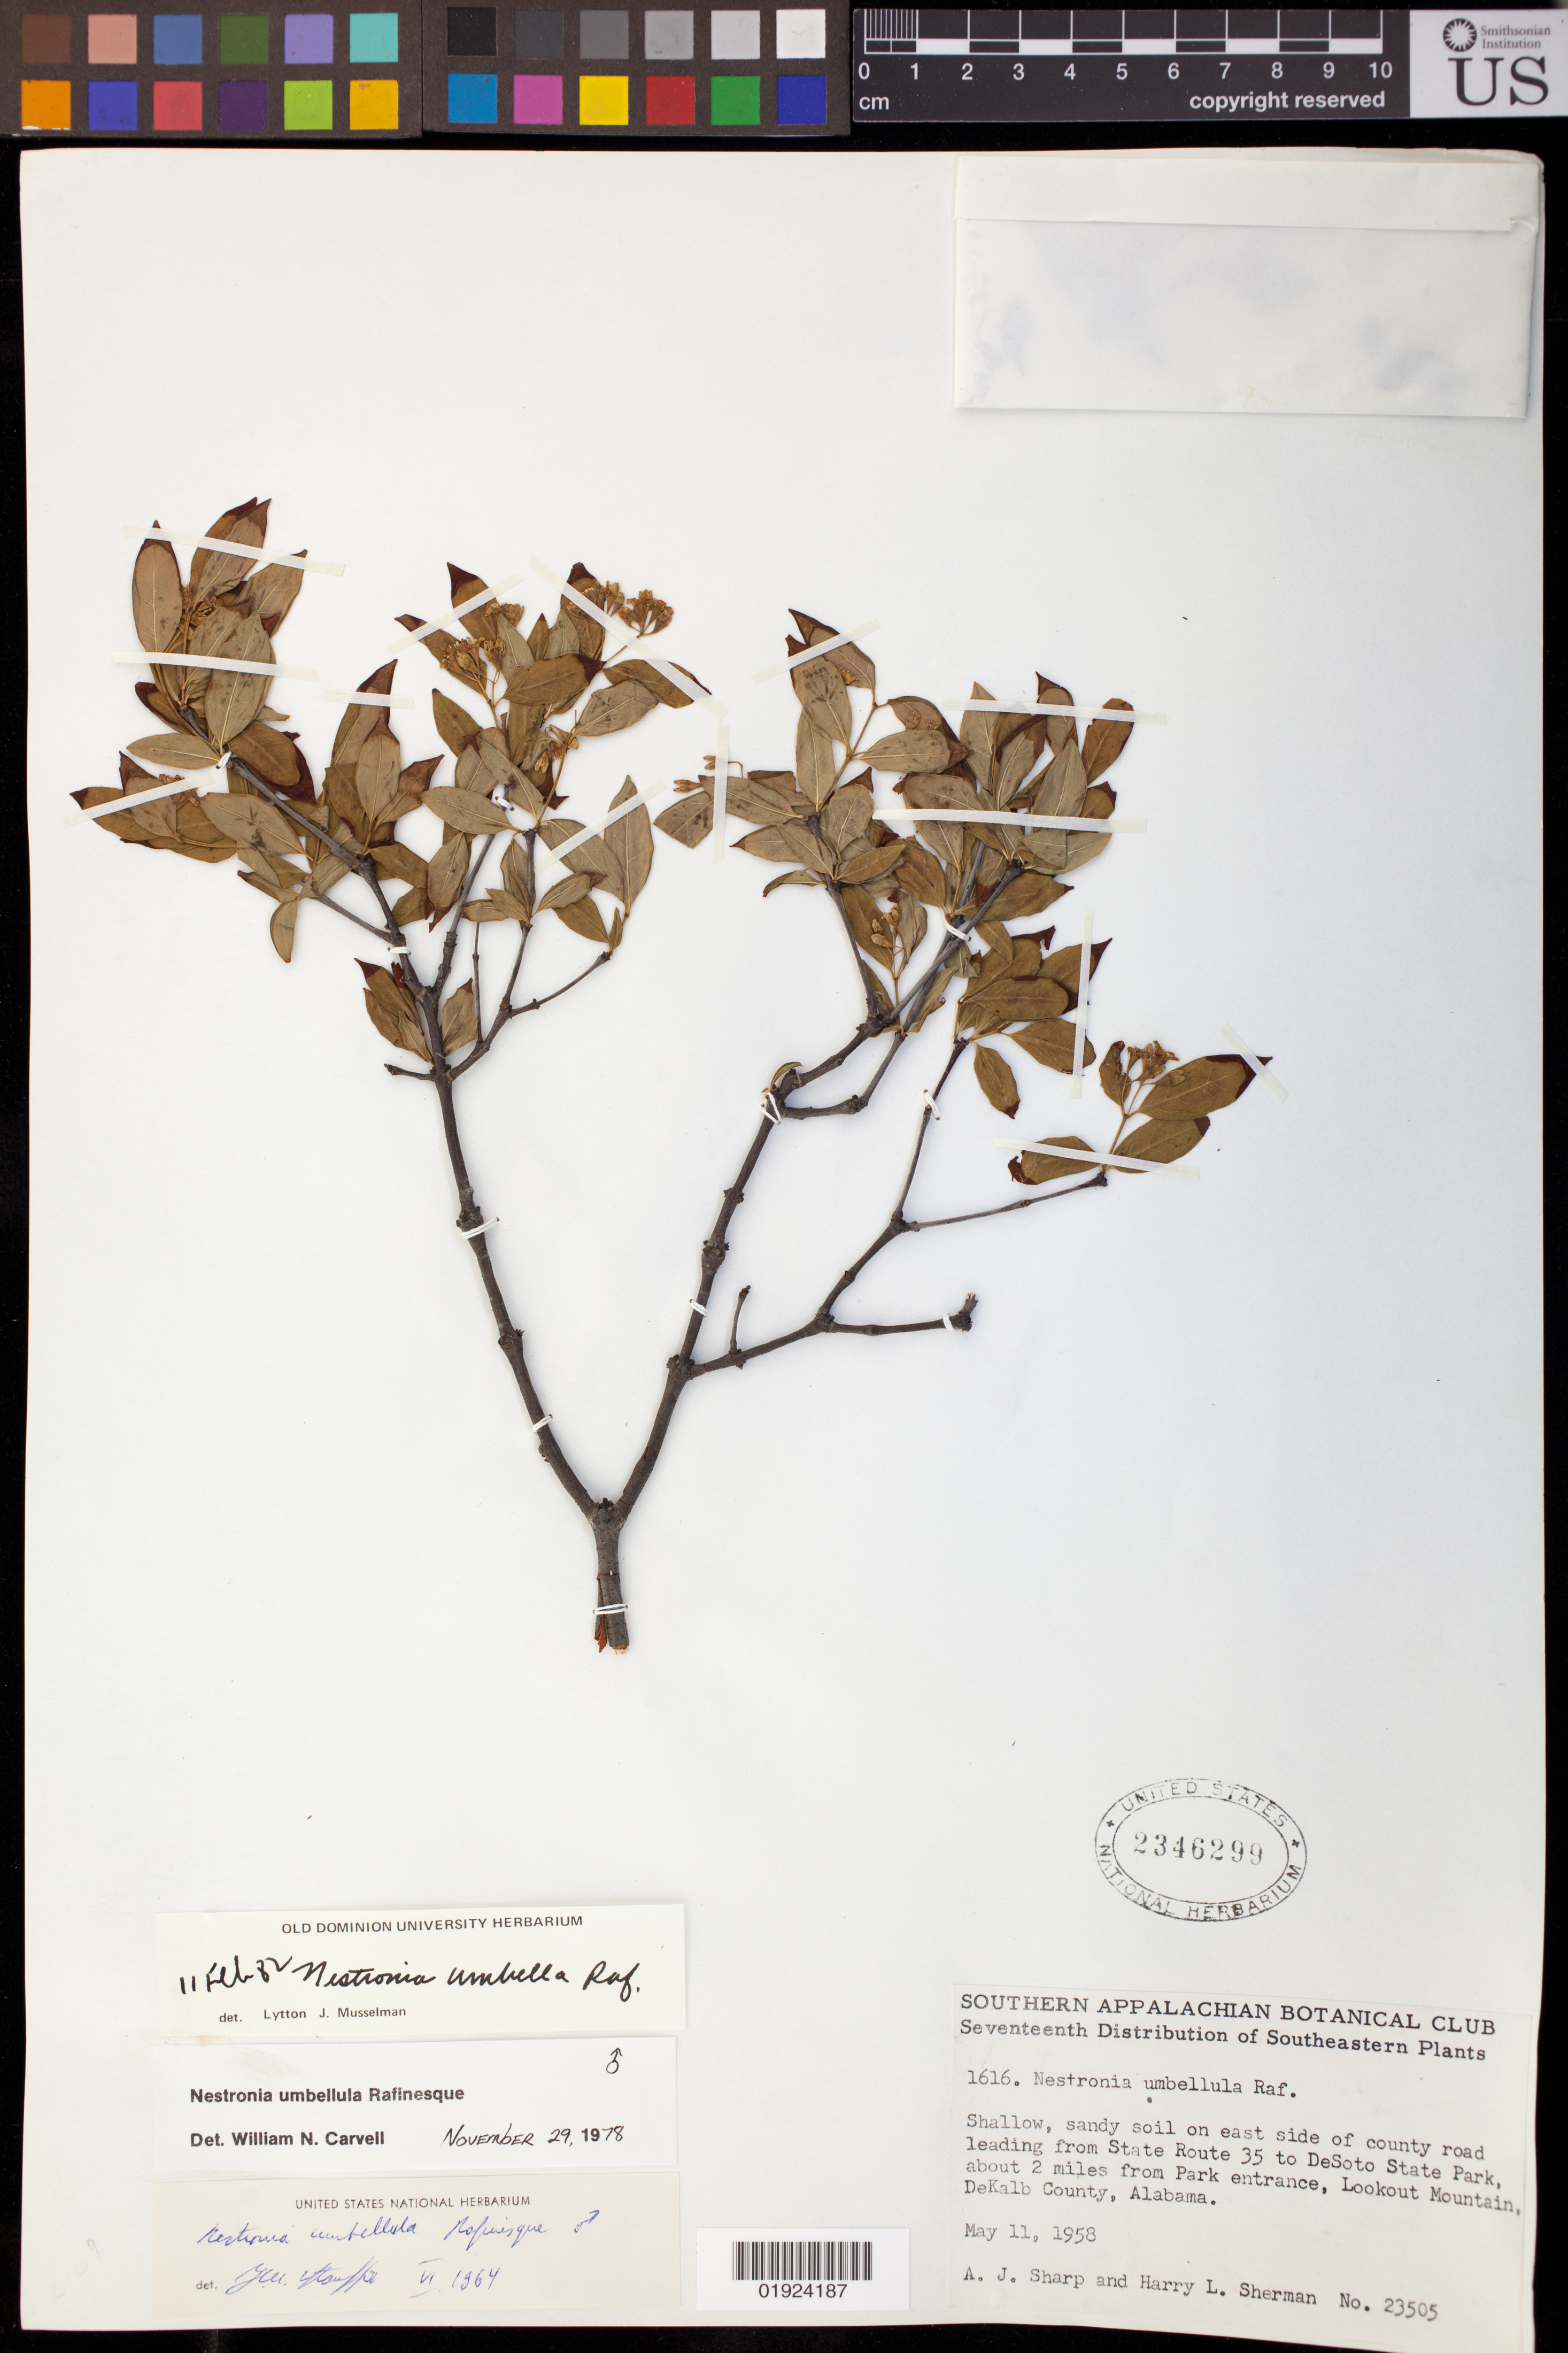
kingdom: Plantae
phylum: Tracheophyta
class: Magnoliopsida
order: Santalales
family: Santalaceae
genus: Nestronia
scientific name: Nestronia umbellula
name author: Raf.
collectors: A. J. Sharp & H. Sherman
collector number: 23505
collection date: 1958-05-11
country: United States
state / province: Alabama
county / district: DeKalb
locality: east side of county road leading from State Route 35 to DeSoto State Park, about 2 miles from Park entrance, Lookout Mountain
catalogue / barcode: US 2346299